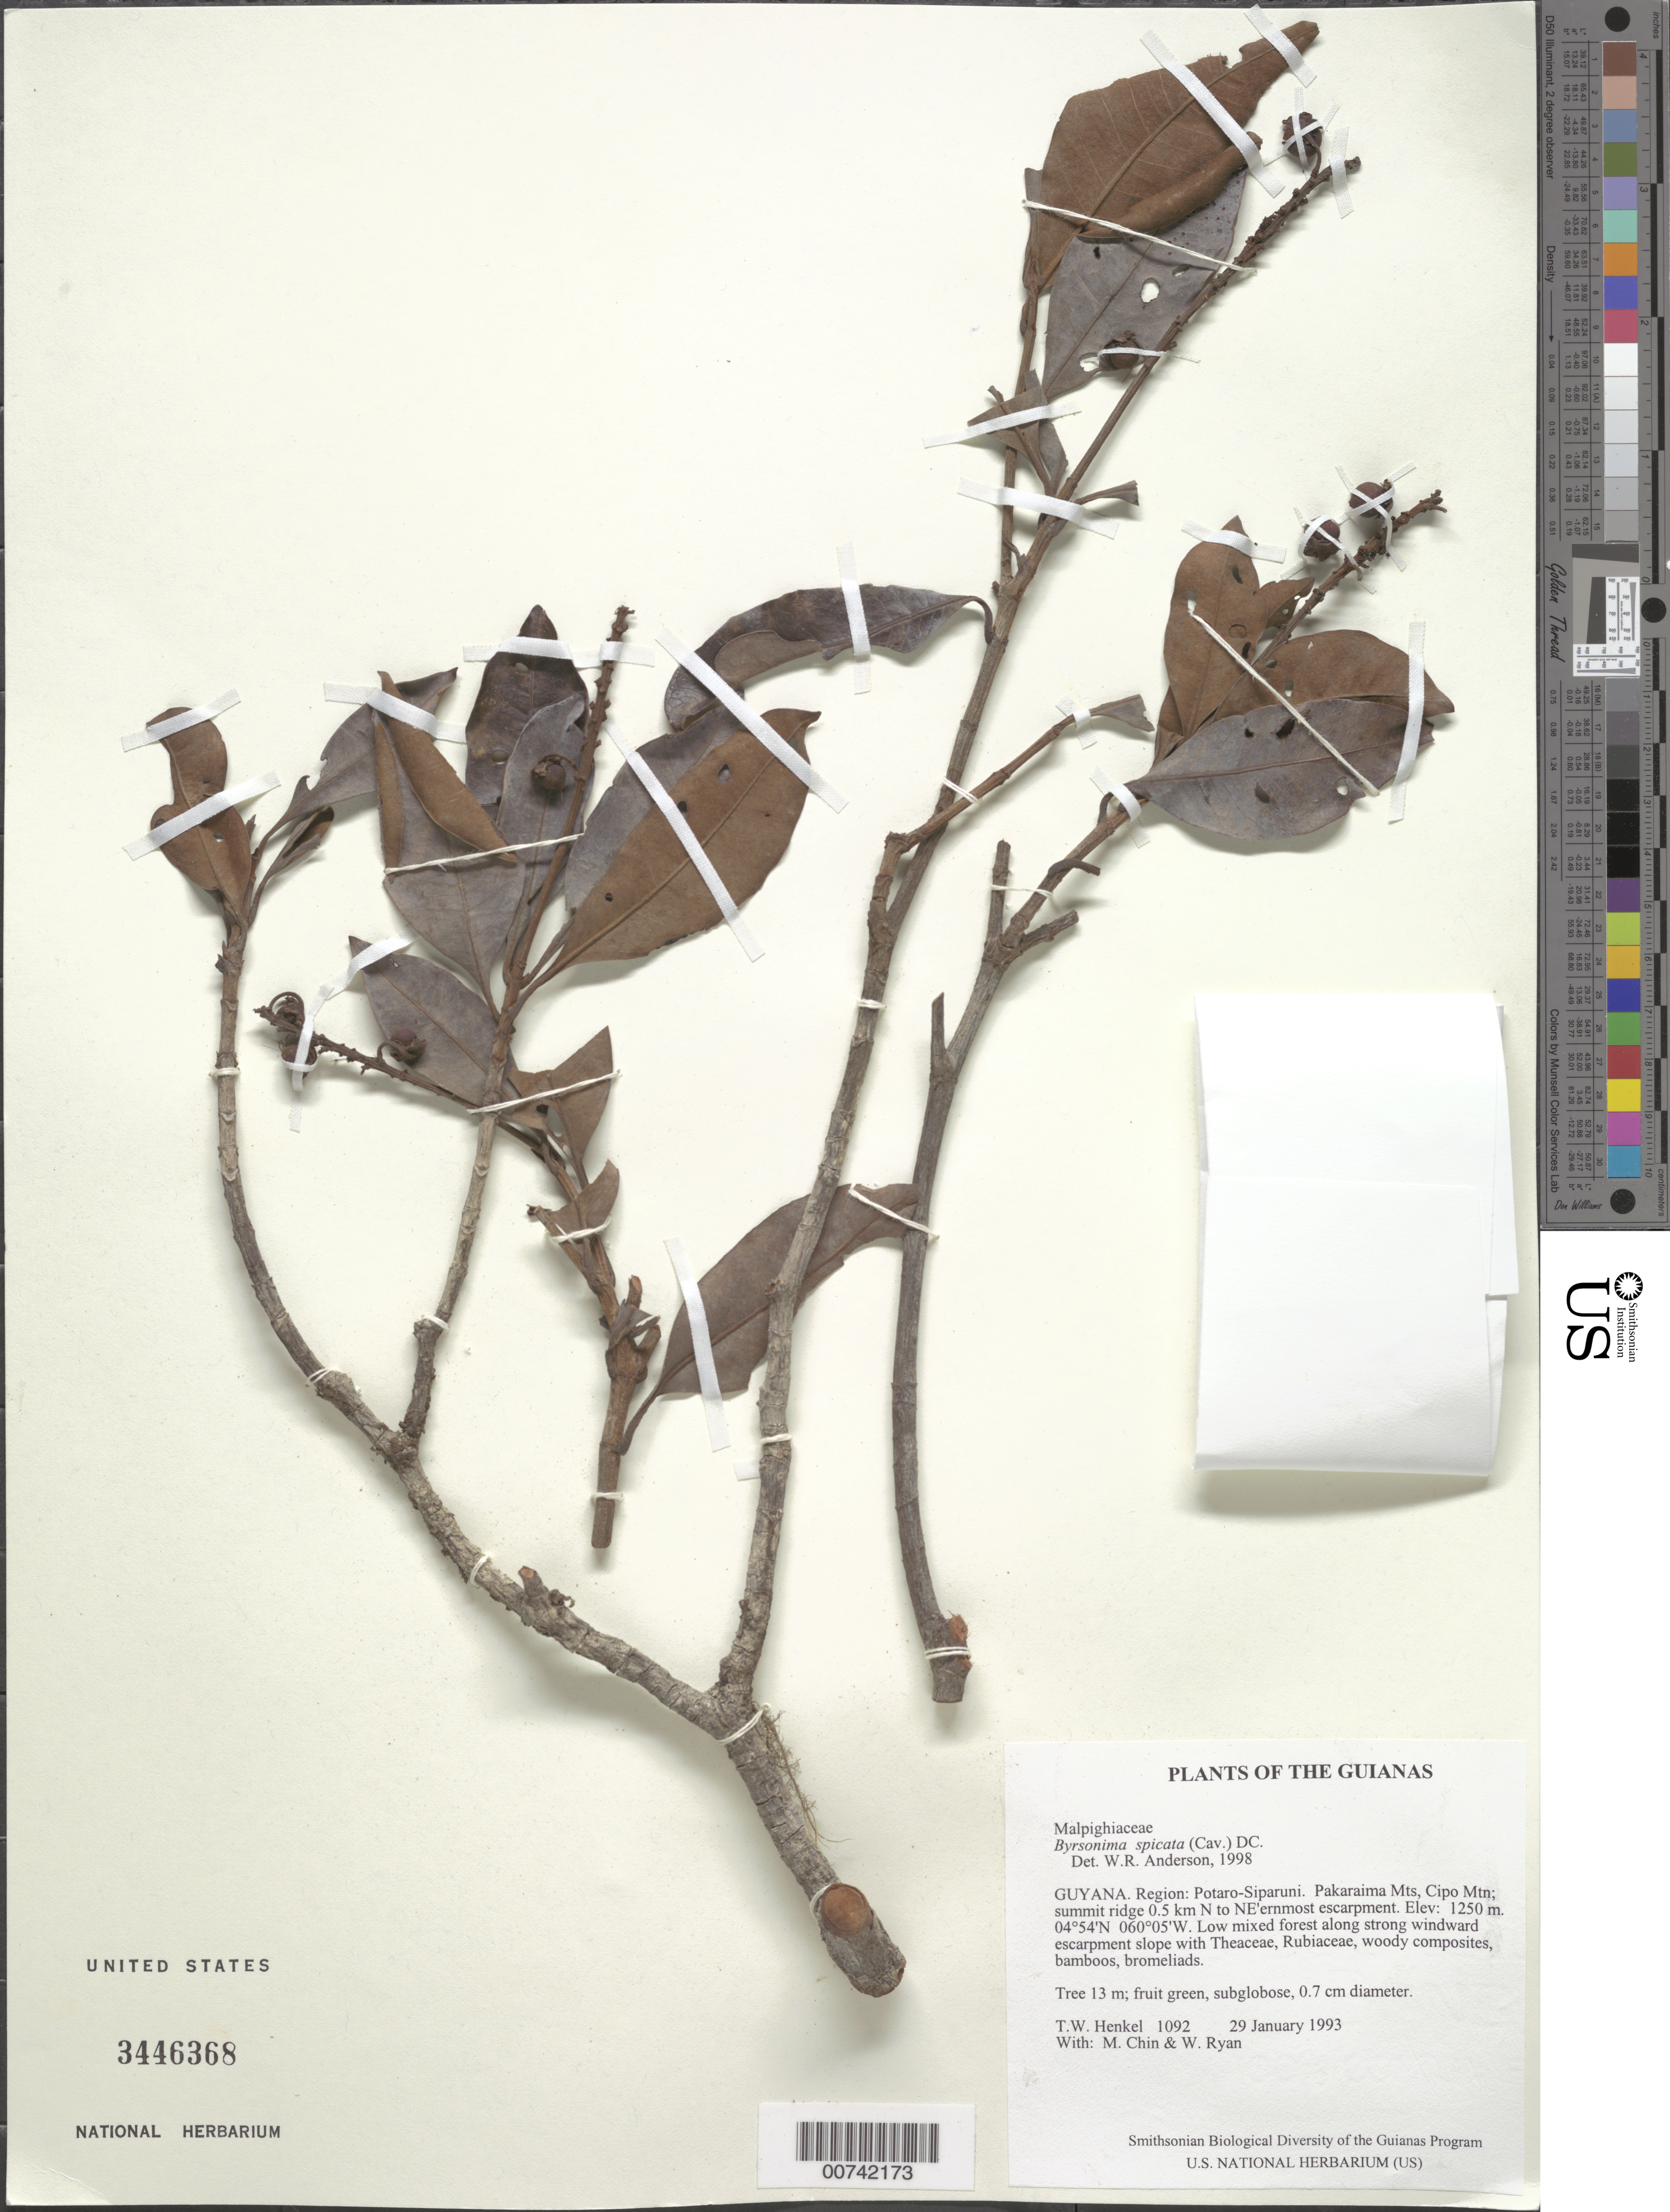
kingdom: Plantae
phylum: Tracheophyta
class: Magnoliopsida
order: Malpighiales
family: Malpighiaceae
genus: Byrsonima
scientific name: Byrsonima spicata (Cav.) DC.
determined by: Anderson, W. R., (MICH), University of Michigan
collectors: T. Henkel, M. Chin & W. Ryan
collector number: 1092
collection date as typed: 29 January 1993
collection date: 1993-01-29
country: Guyana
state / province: Potaro-Siparuni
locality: Pakaraima Mts, Cipo Mtn; summit ridge 0.5 km N to NE'ernmost escarpment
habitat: Low mixed forest along strong windward escarpment slope with Theaceae, Rubiaceae, woody composites, bamboos, bromeliads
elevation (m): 1250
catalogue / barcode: US 3446368